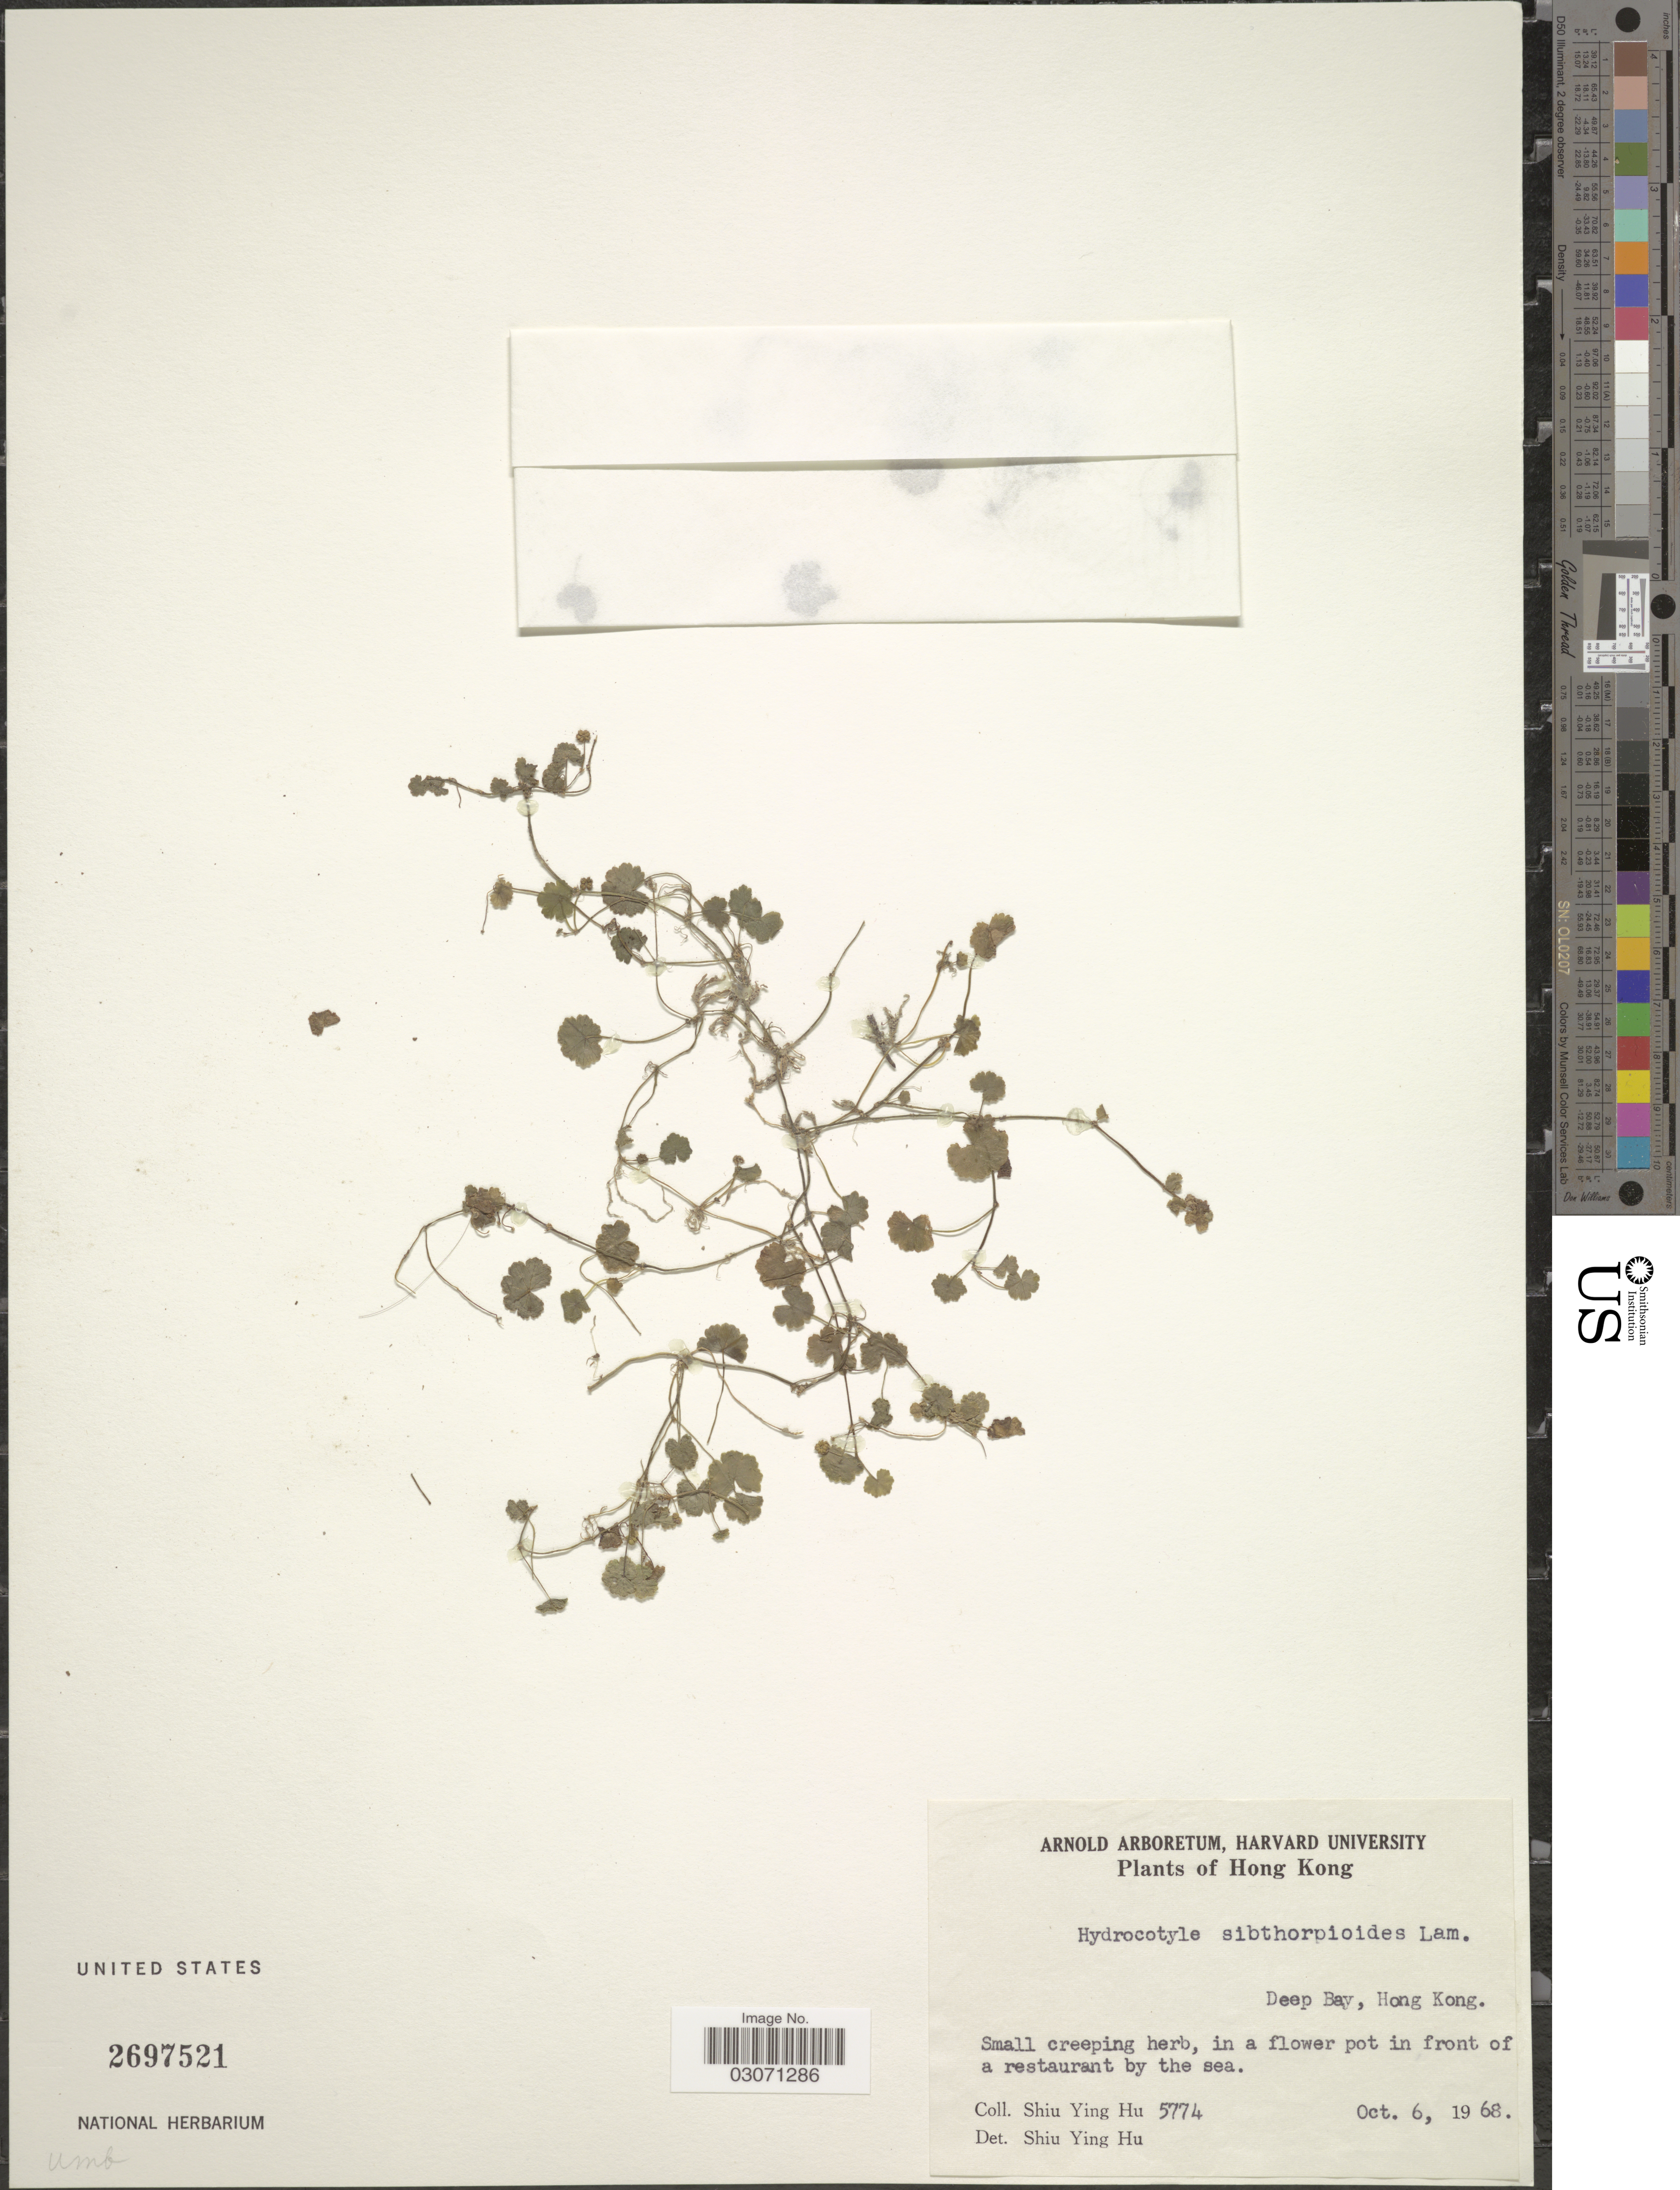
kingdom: Plantae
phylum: Tracheophyta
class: Magnoliopsida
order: Apiales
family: Araliaceae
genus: Hydrocotyle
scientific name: Hydrocotyle sibthorpioides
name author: Lam.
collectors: S. Y. Hu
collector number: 5774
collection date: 1968-10-06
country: China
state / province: Hong Kong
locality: Deep Bay.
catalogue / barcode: US 2697521